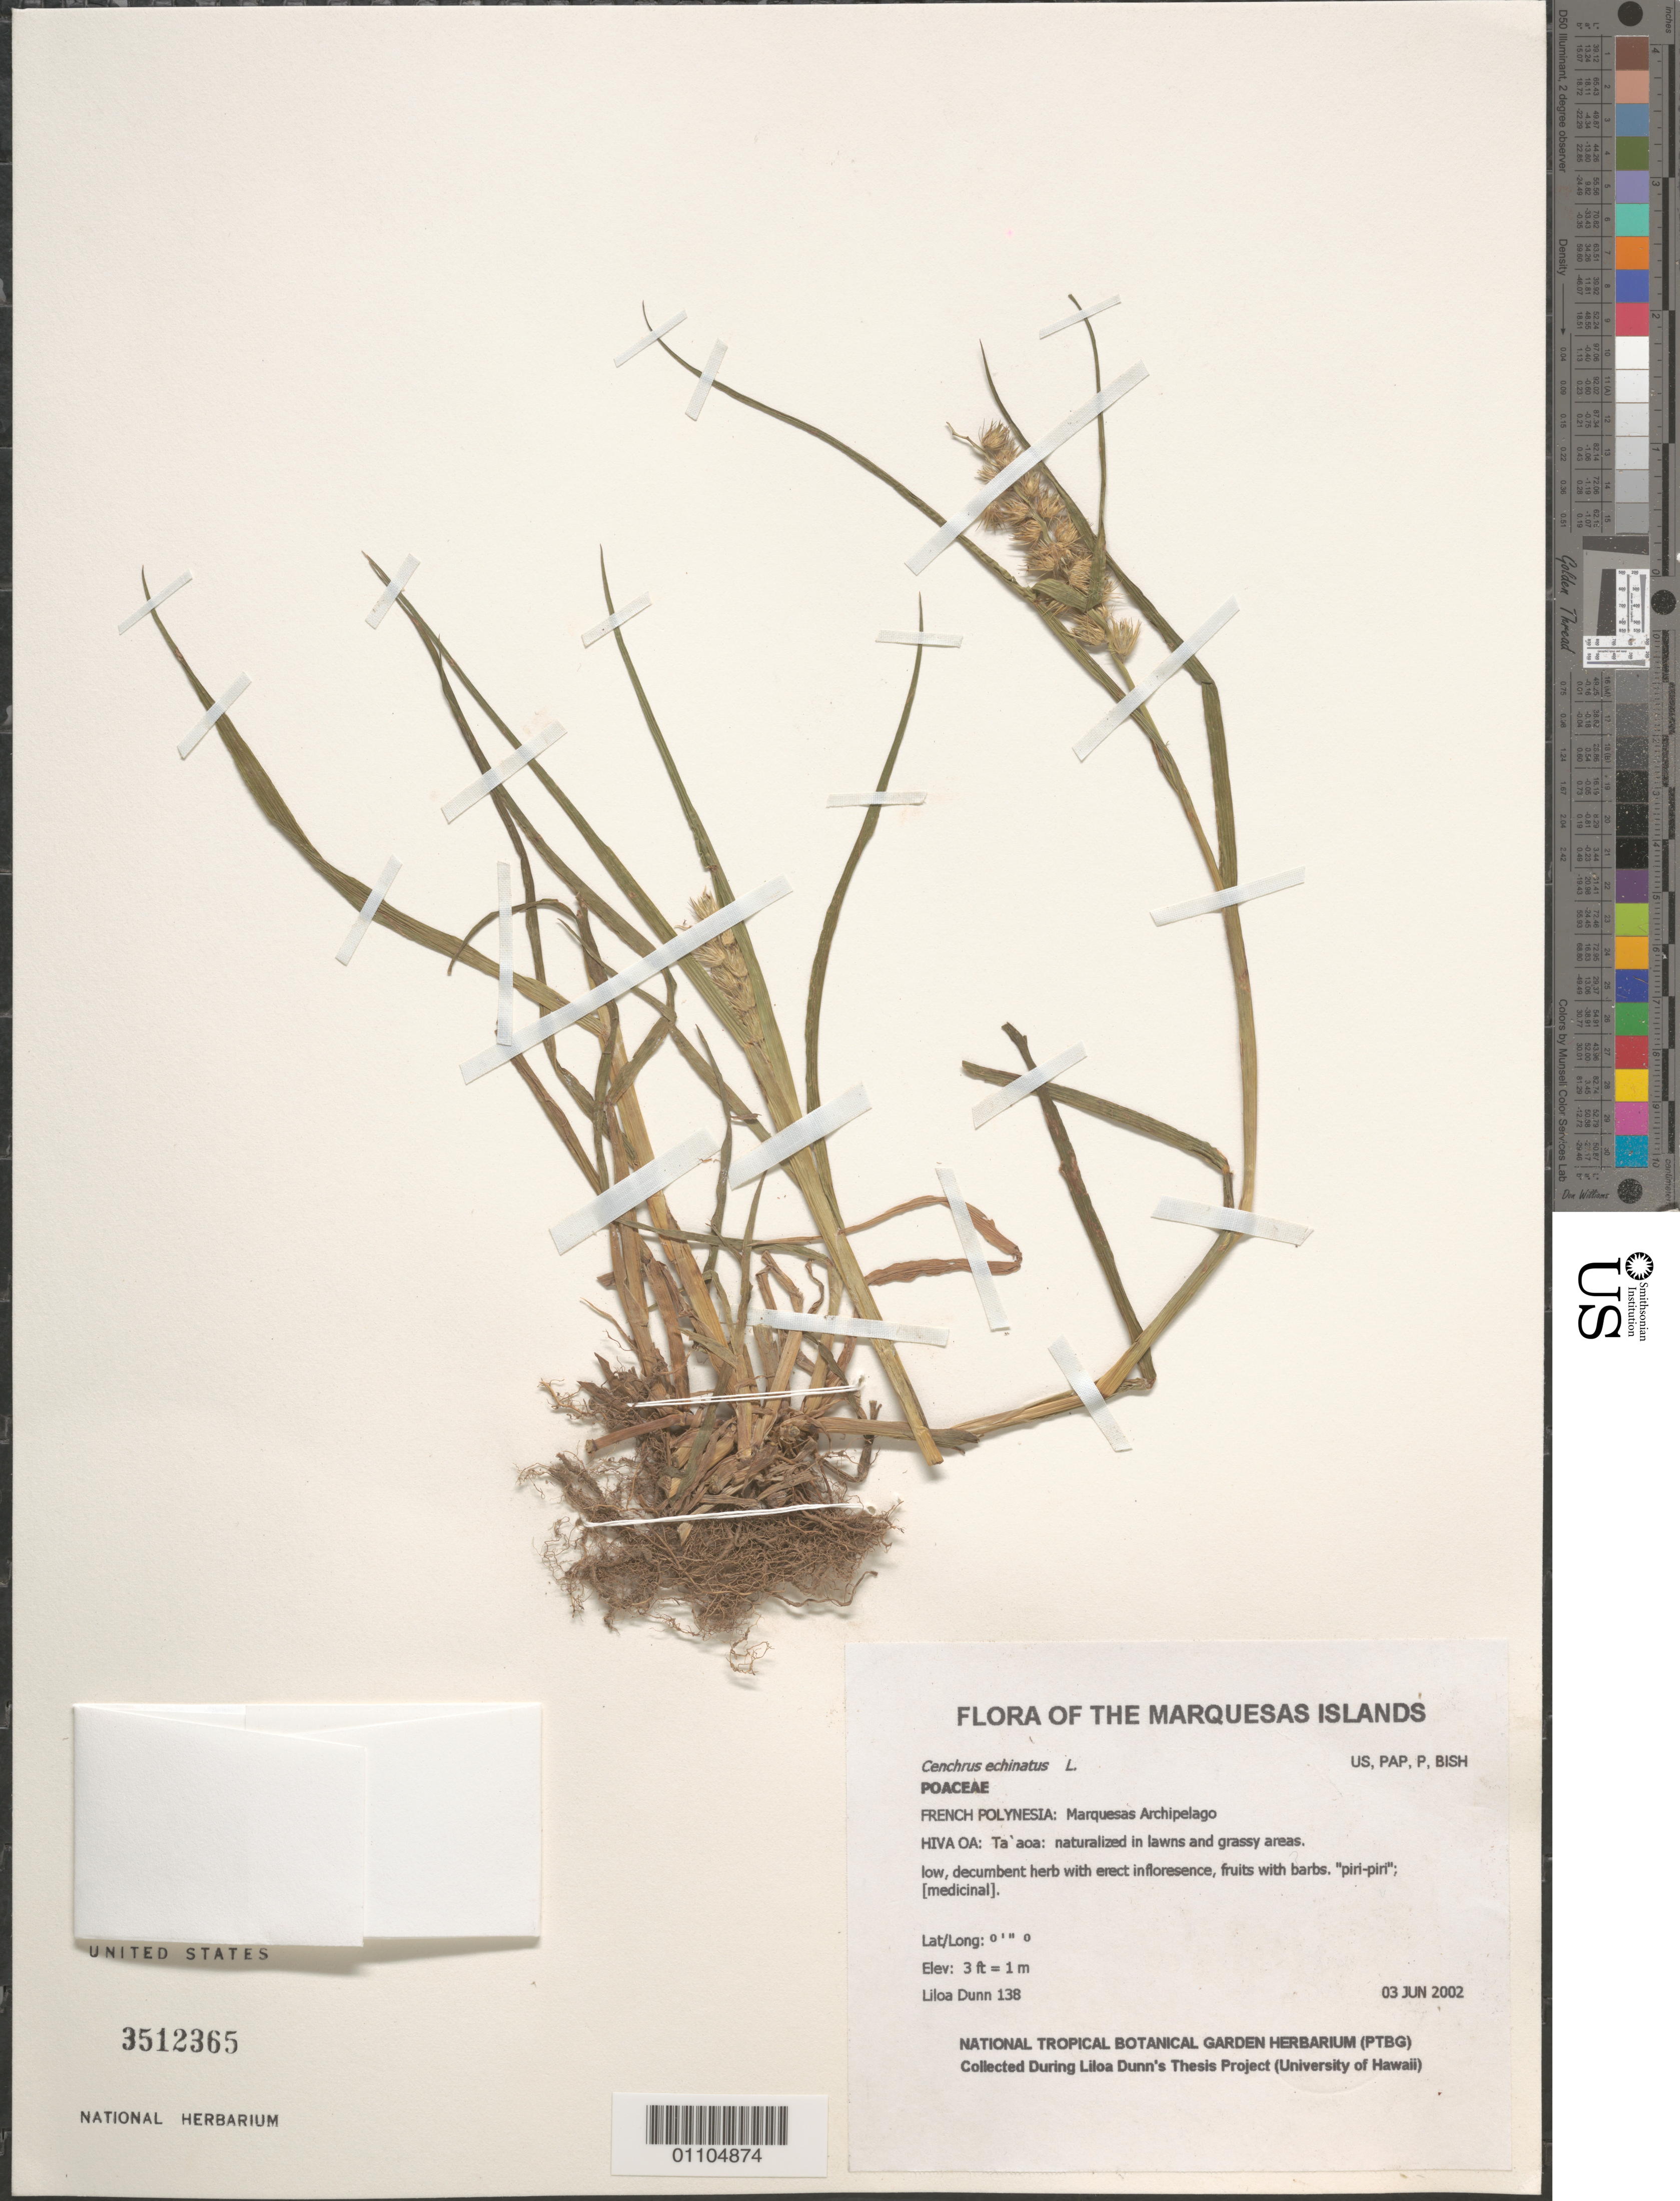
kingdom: Plantae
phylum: Tracheophyta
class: Liliopsida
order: Poales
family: Poaceae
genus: Cenchrus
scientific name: Cenchrus echinatus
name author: L.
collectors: L. Dunn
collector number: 138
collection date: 2002-06-03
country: French Polynesia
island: Hiva Oa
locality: Ta'aoa: naturalized in lawns and grassy areas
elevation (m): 1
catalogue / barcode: US 3512365